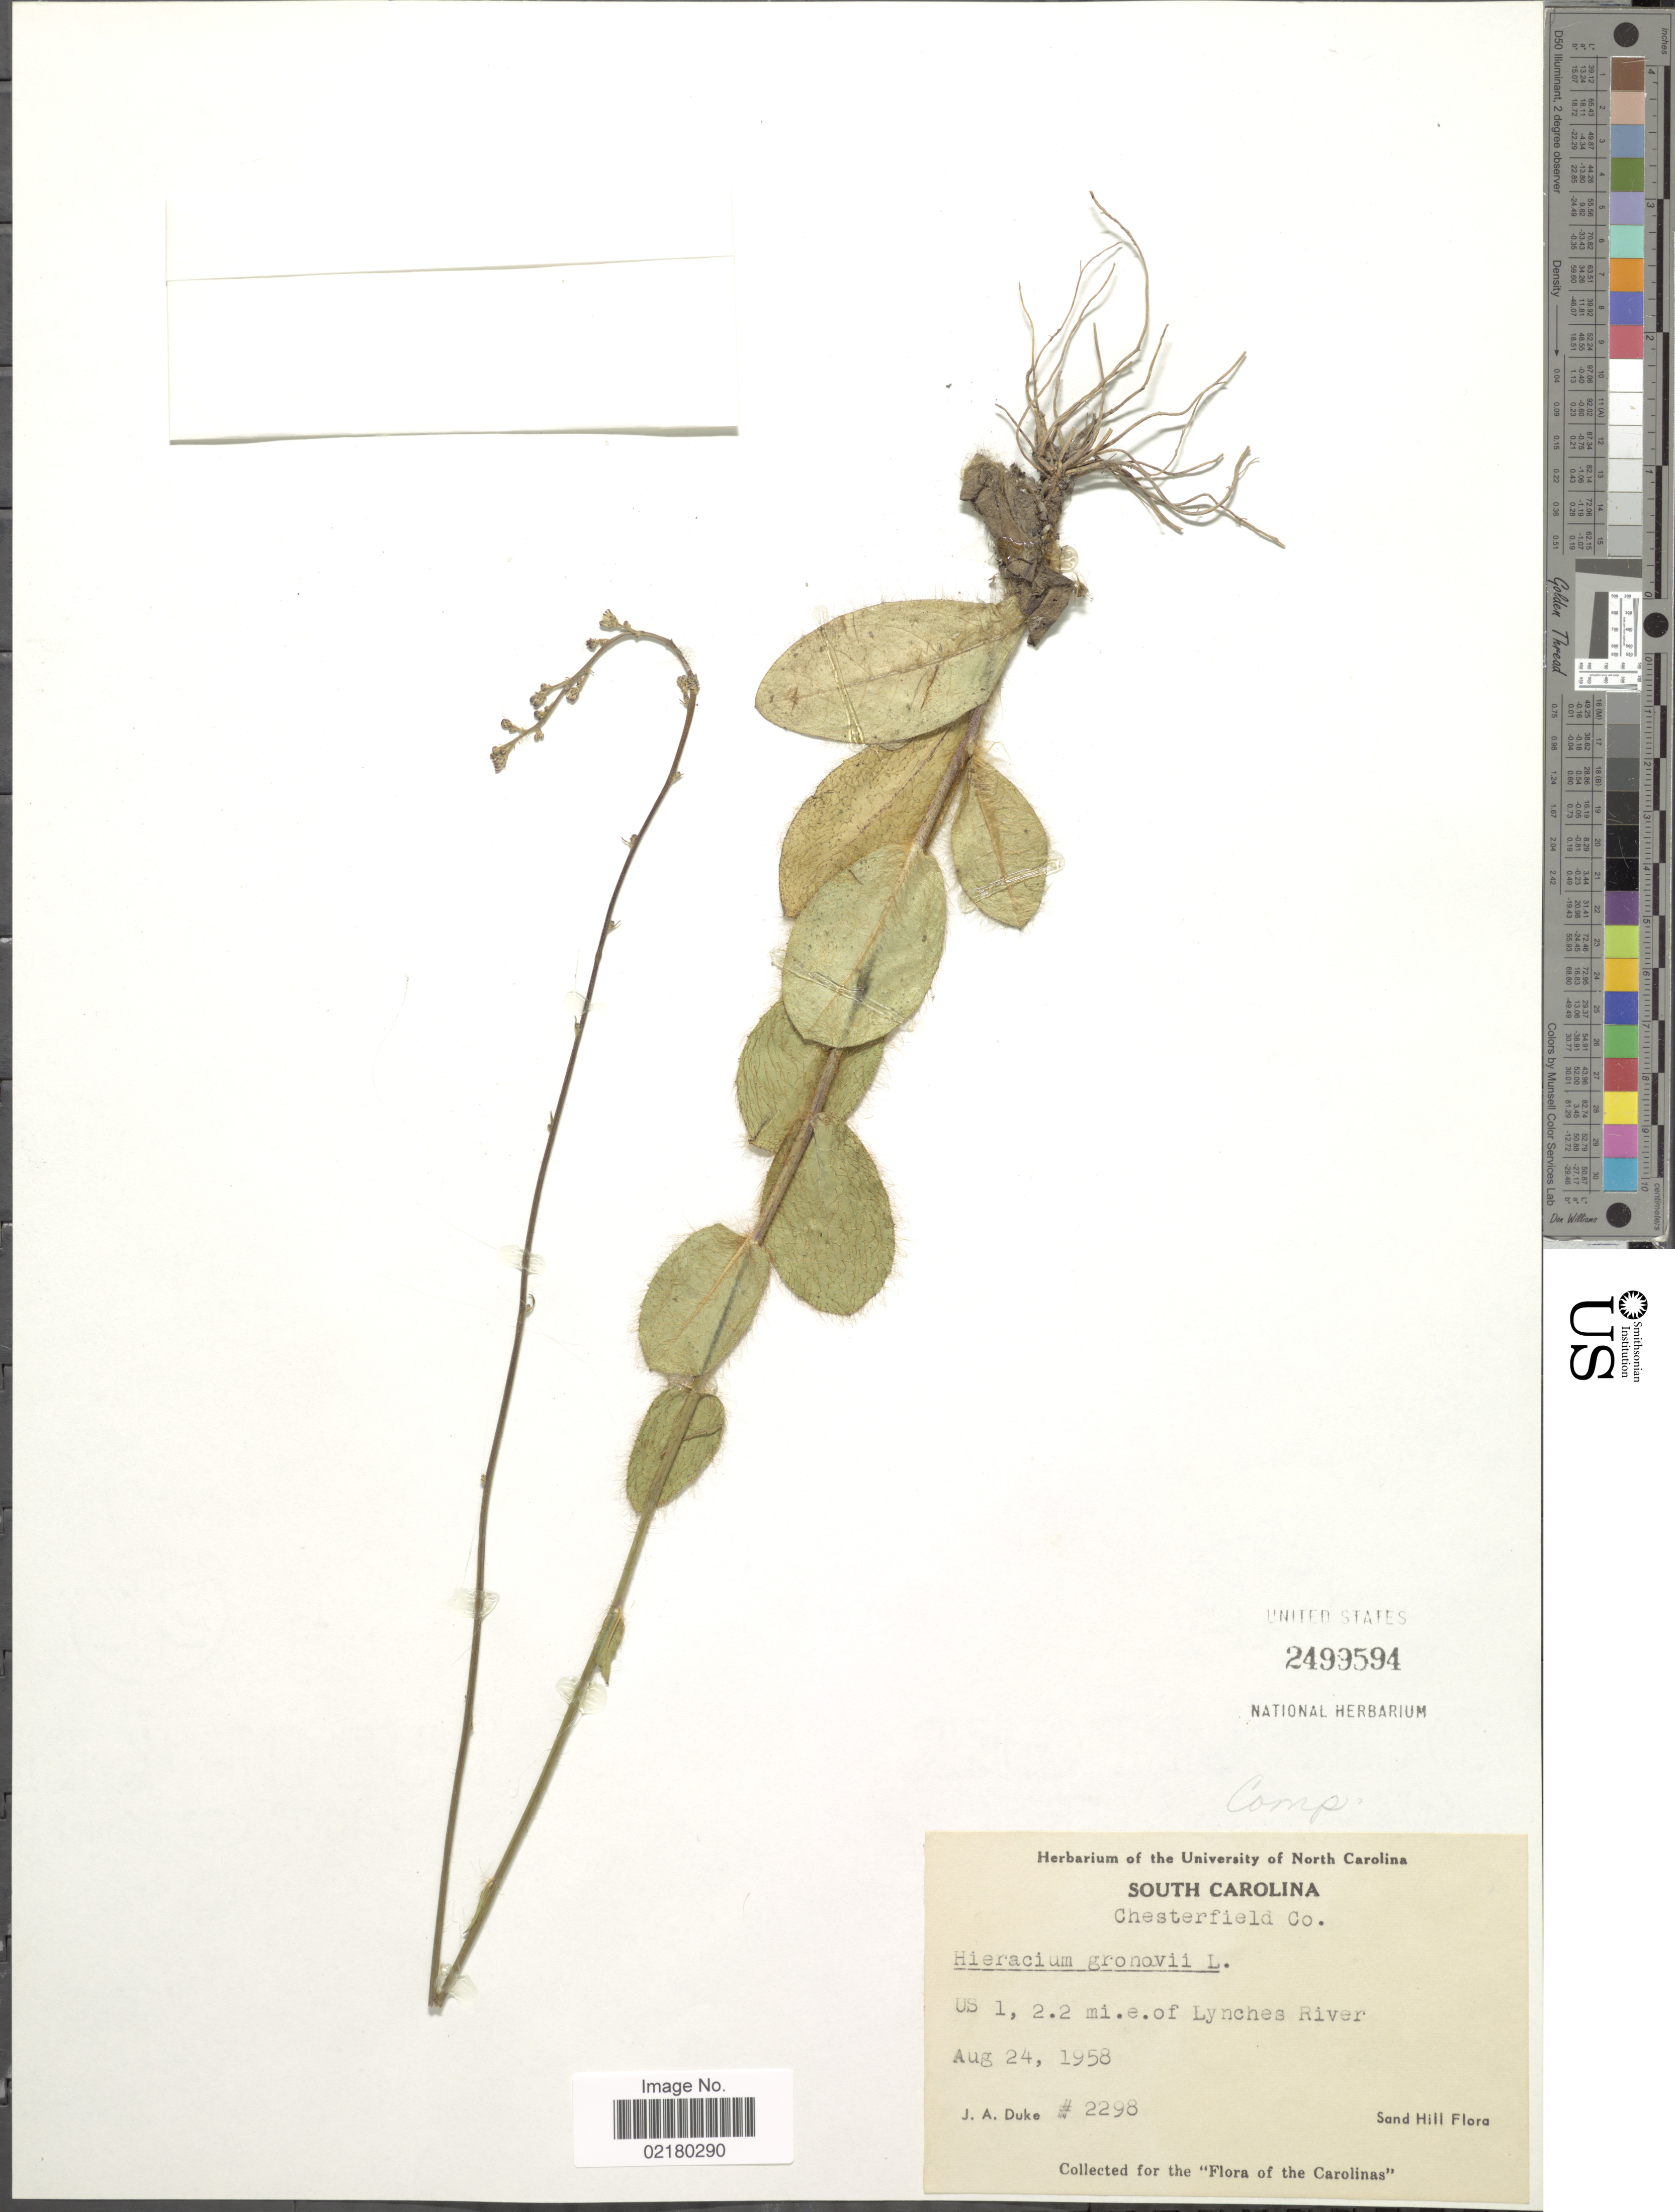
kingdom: Plantae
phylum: Tracheophyta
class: Magnoliopsida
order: Asterales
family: Asteraceae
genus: Hieracium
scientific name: Hieracium gronovii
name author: L.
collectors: J. A. Duke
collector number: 2298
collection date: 1958-08-24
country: United States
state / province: South Carolina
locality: Chesterfield Co., US 1, 2.2 mi. e. of Lynches River, Sand Hill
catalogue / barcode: US 2499594